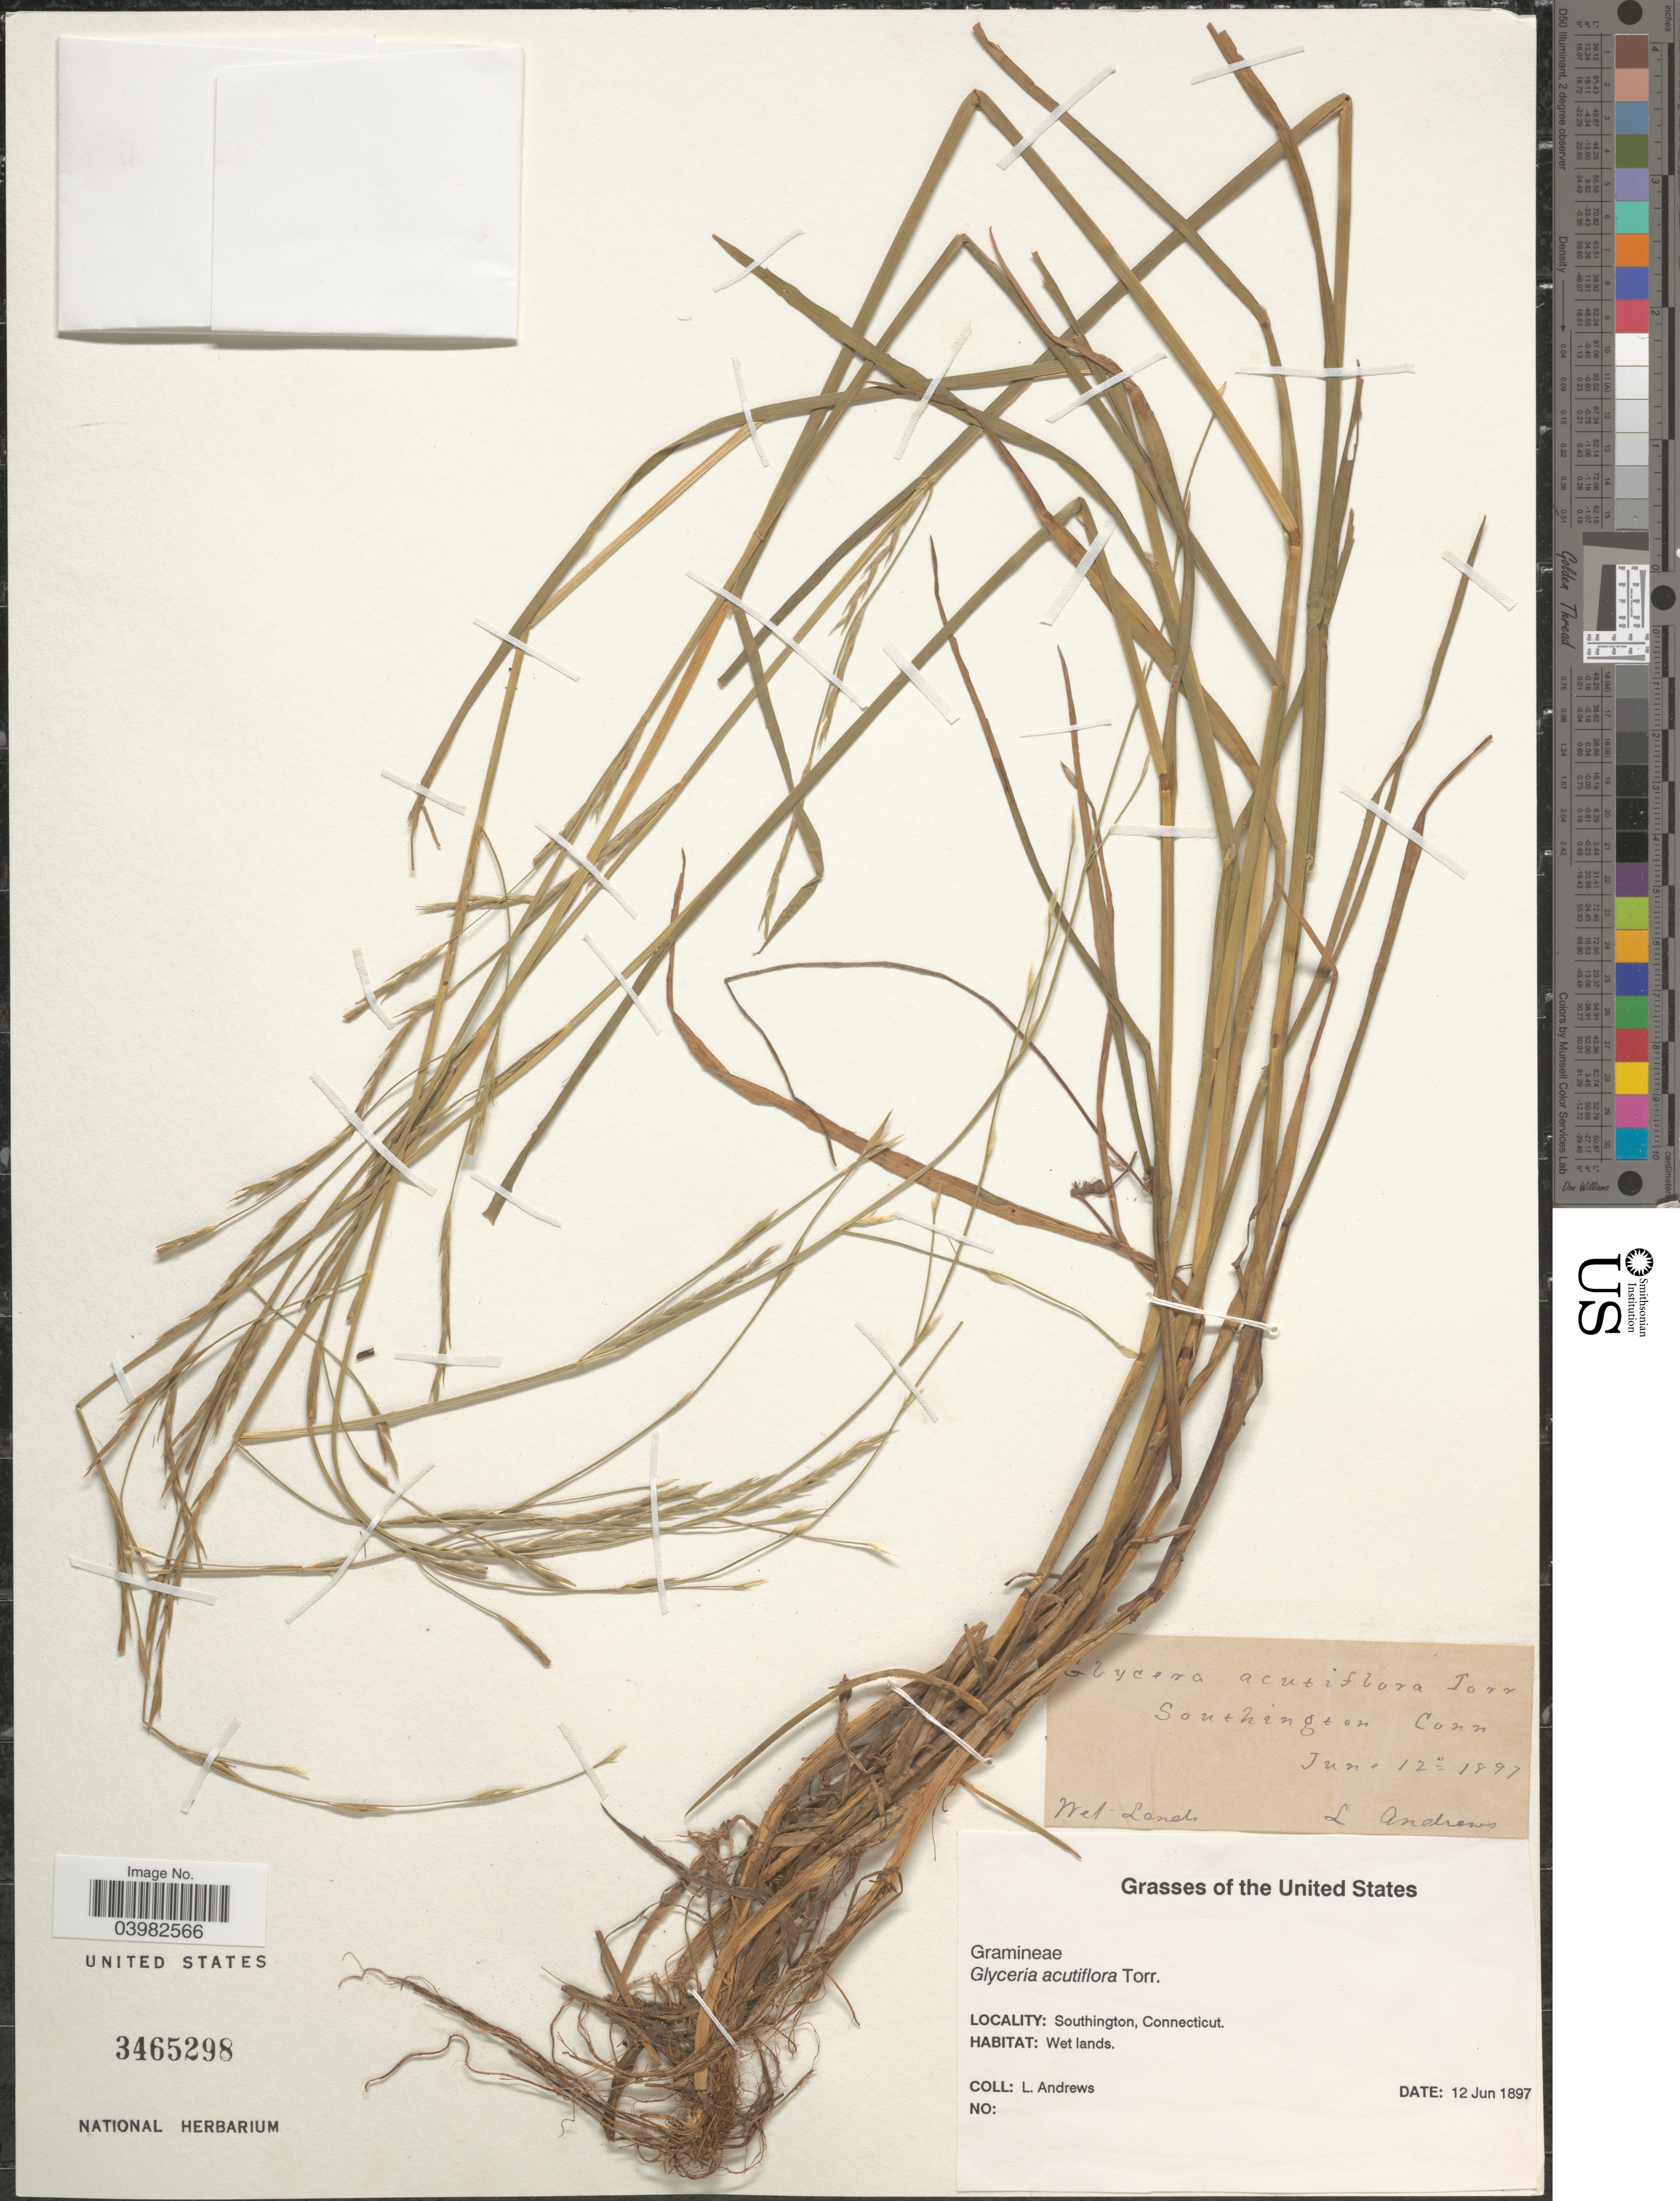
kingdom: Plantae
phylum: Tracheophyta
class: Liliopsida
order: Poales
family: Poaceae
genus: Glyceria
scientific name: Glyceria acutiflora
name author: Torr.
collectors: L. Andrews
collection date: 1897-06-12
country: United States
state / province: Connecticut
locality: Southington.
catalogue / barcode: US 3465298